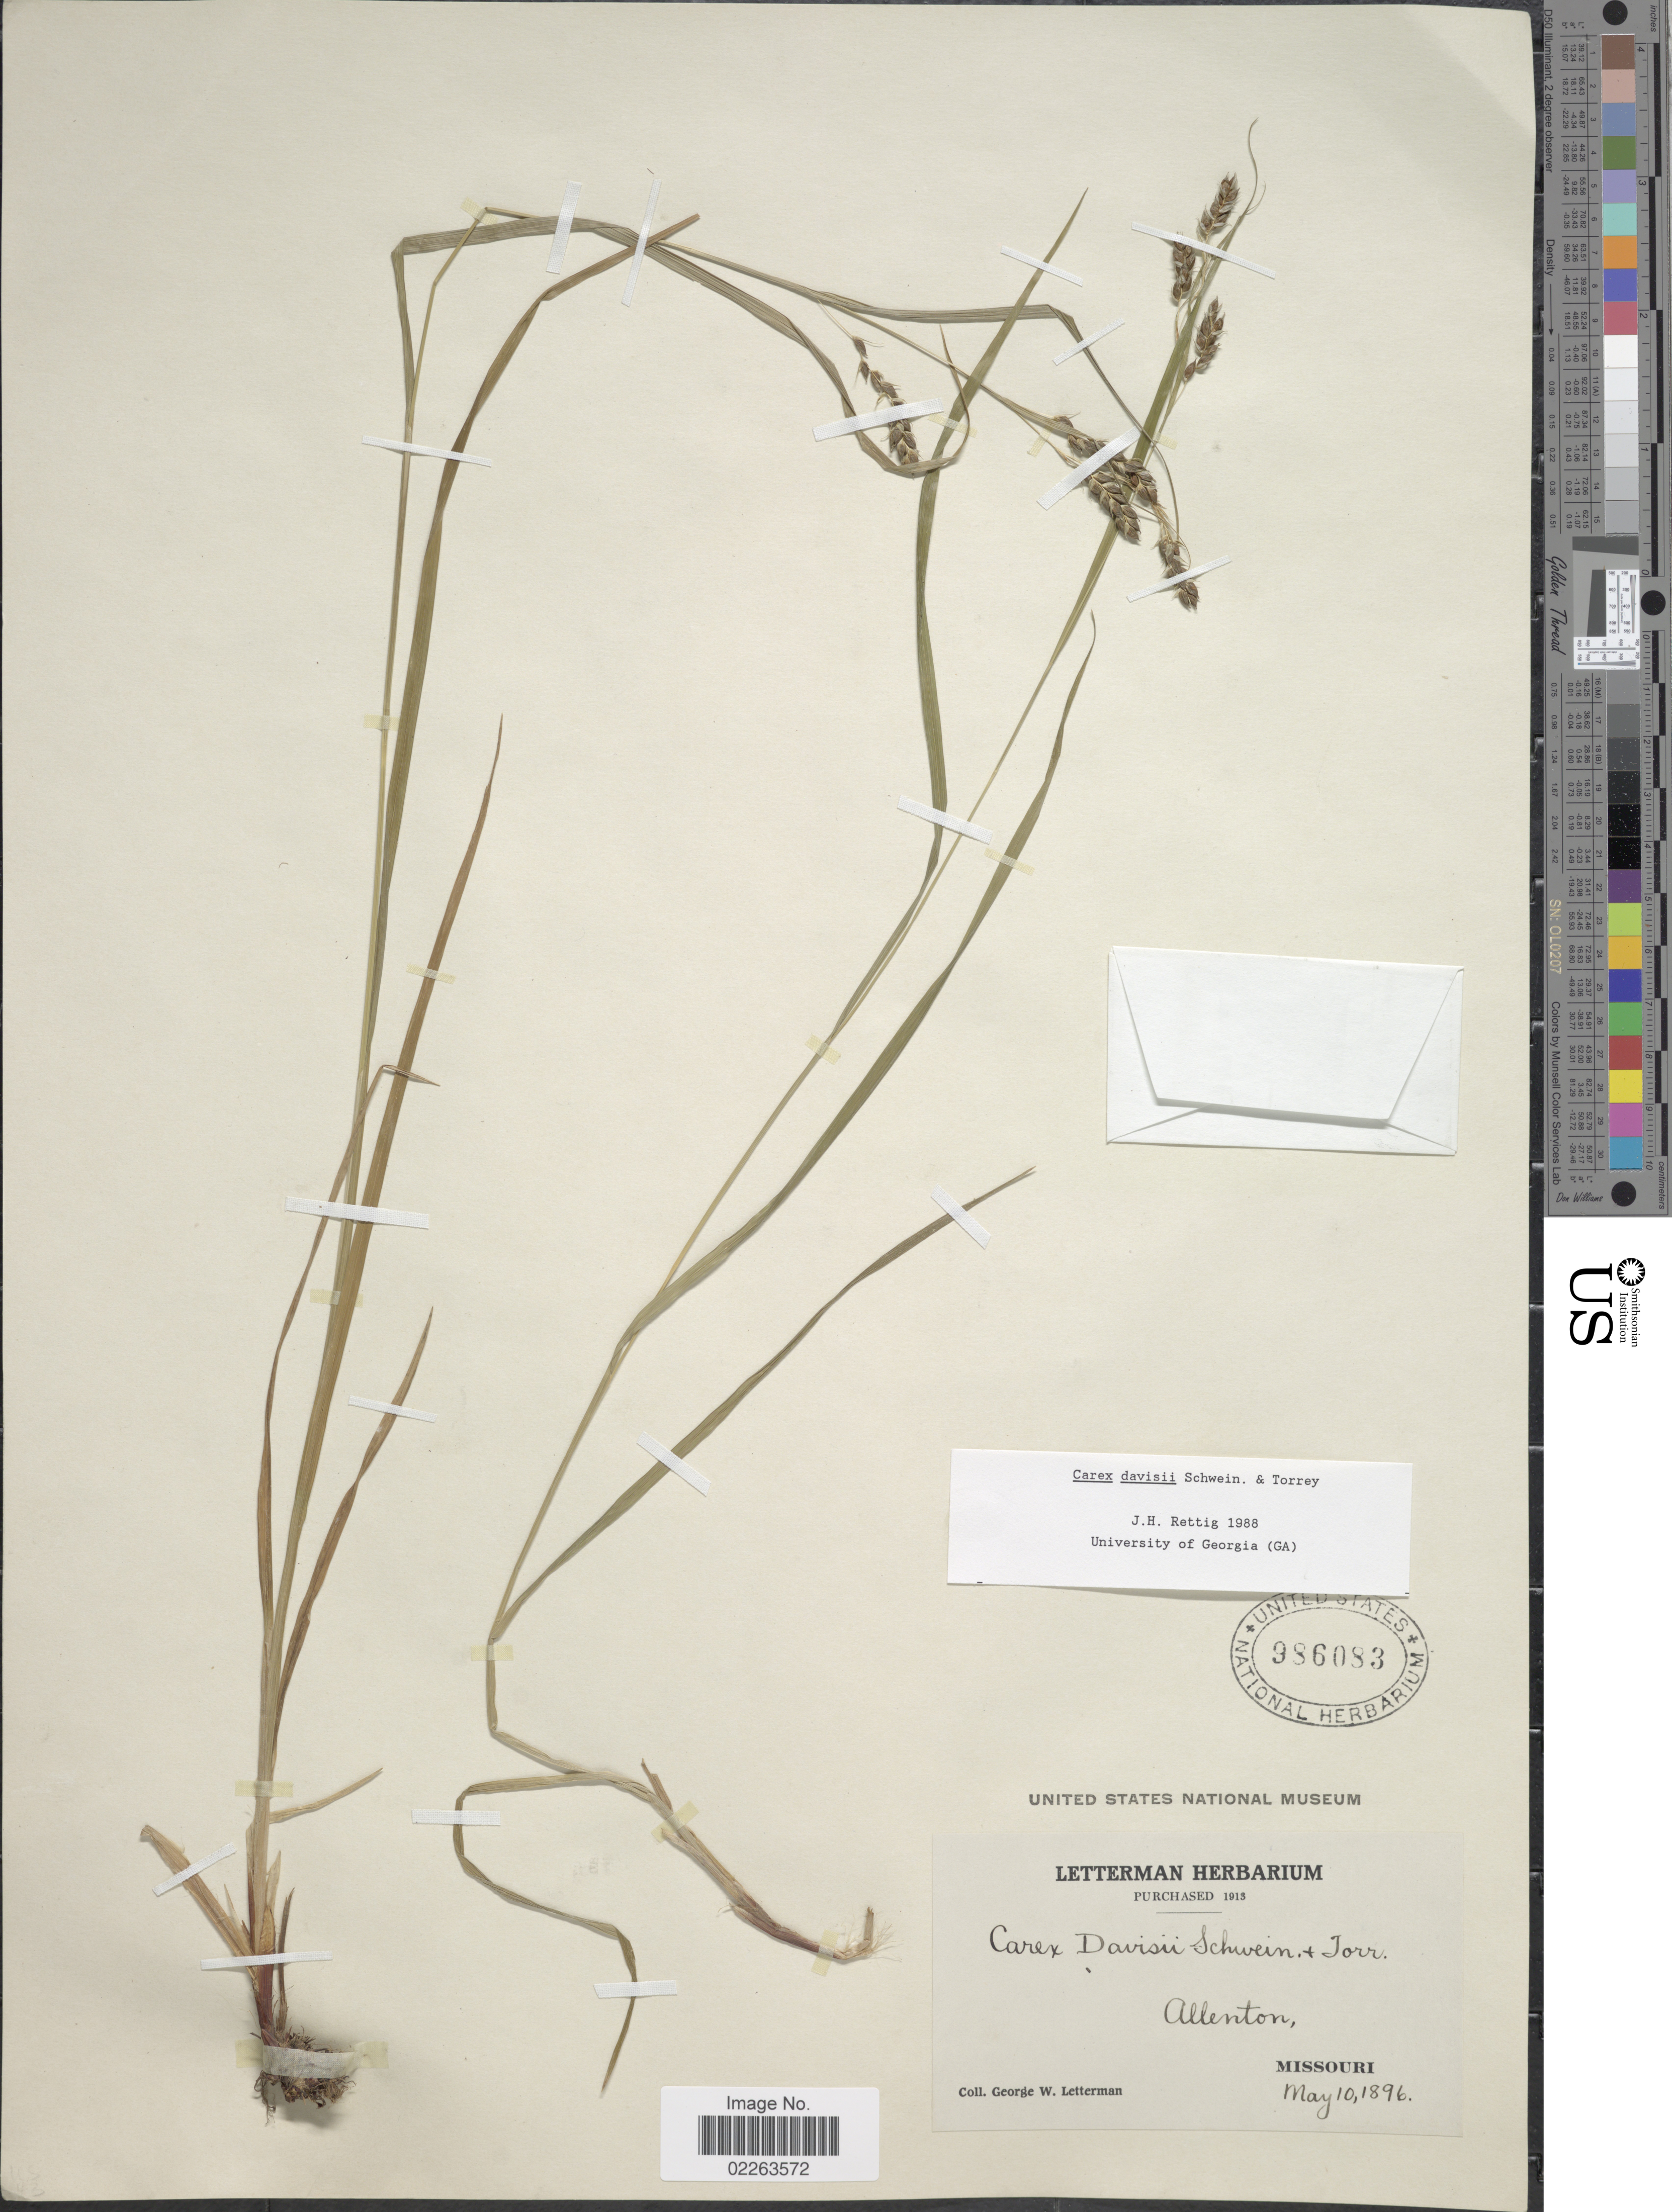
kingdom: Plantae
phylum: Tracheophyta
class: Liliopsida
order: Poales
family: Cyperaceae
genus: Carex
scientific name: Carex davisii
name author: Schwein. & Torr.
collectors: G. W. Letterman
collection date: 1896-05-10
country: United States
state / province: Missouri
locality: Allenton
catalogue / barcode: US 986083